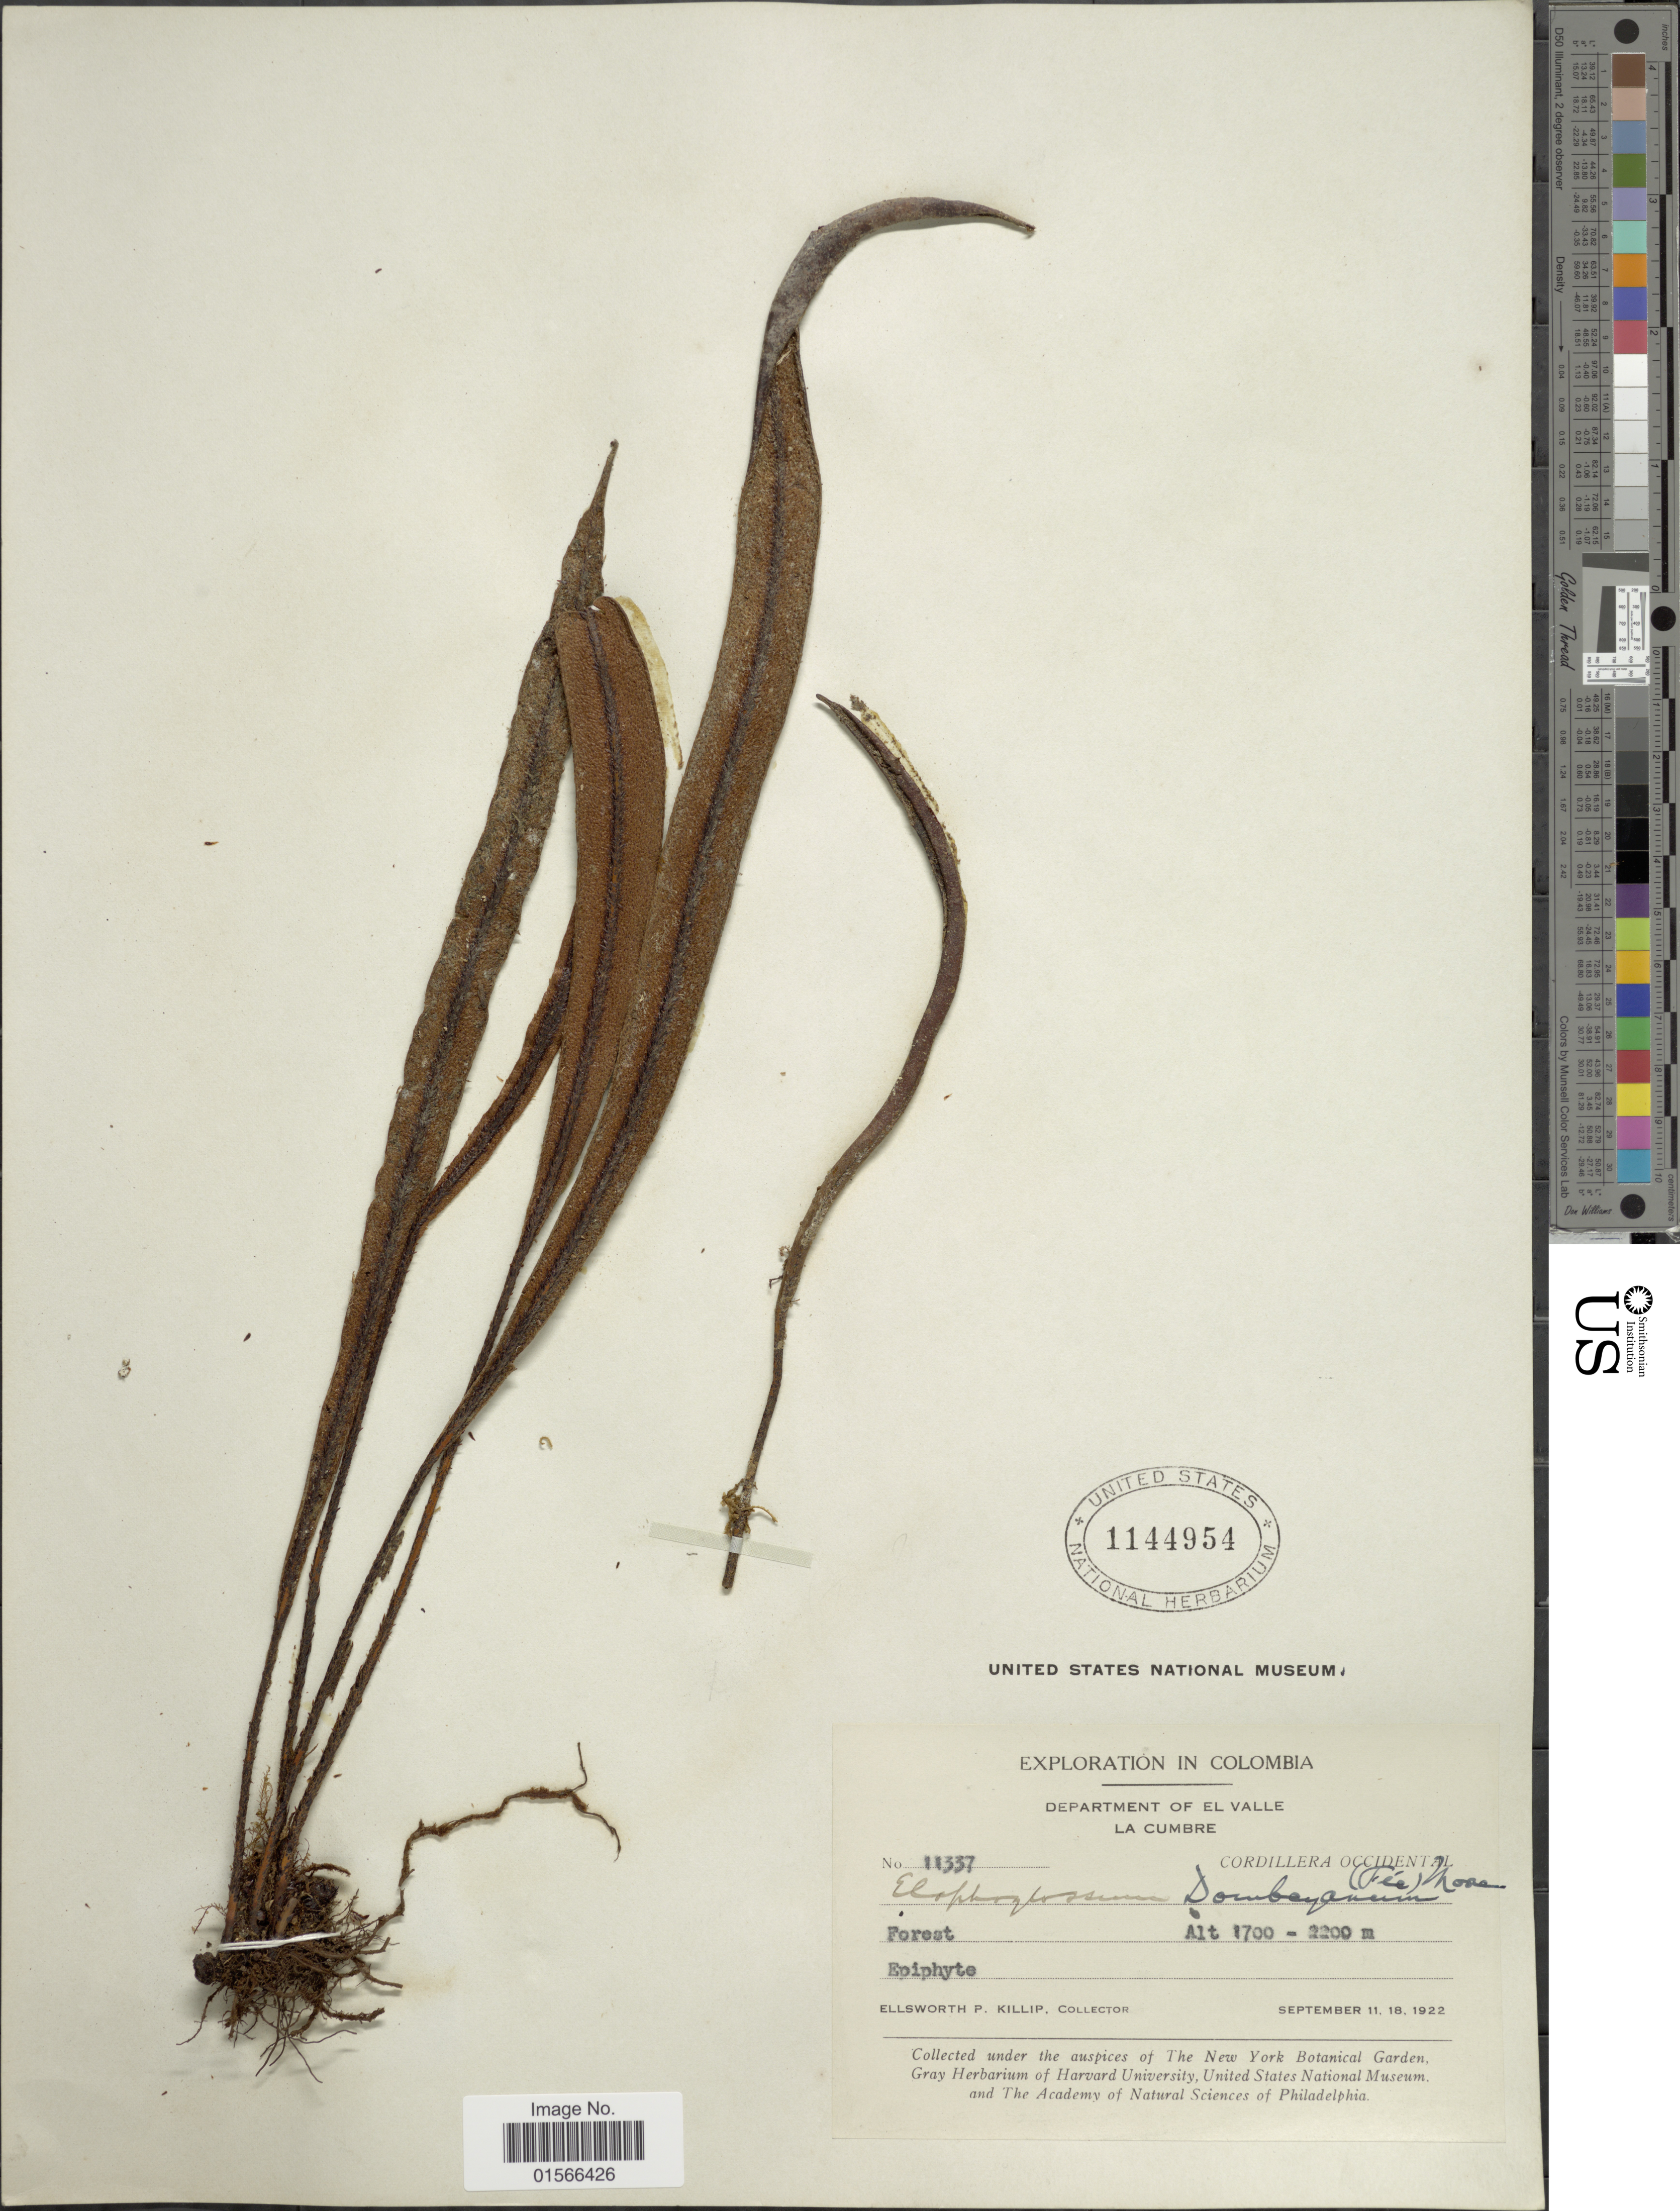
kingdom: Plantae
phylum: Tracheophyta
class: Polypodiopsida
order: Polypodiales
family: Dryopteridaceae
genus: Elaphoglossum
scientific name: Elaphoglossum dombeyanum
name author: (Fée) T.B. Moore & Houlston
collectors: E. P. Killip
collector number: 11337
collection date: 1922-09-11/1922-09-18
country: Colombia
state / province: Valle del Cauca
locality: Department of El Valle, La Cumbre, Cordillera Occidental, Forest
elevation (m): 1700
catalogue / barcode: US 1144954